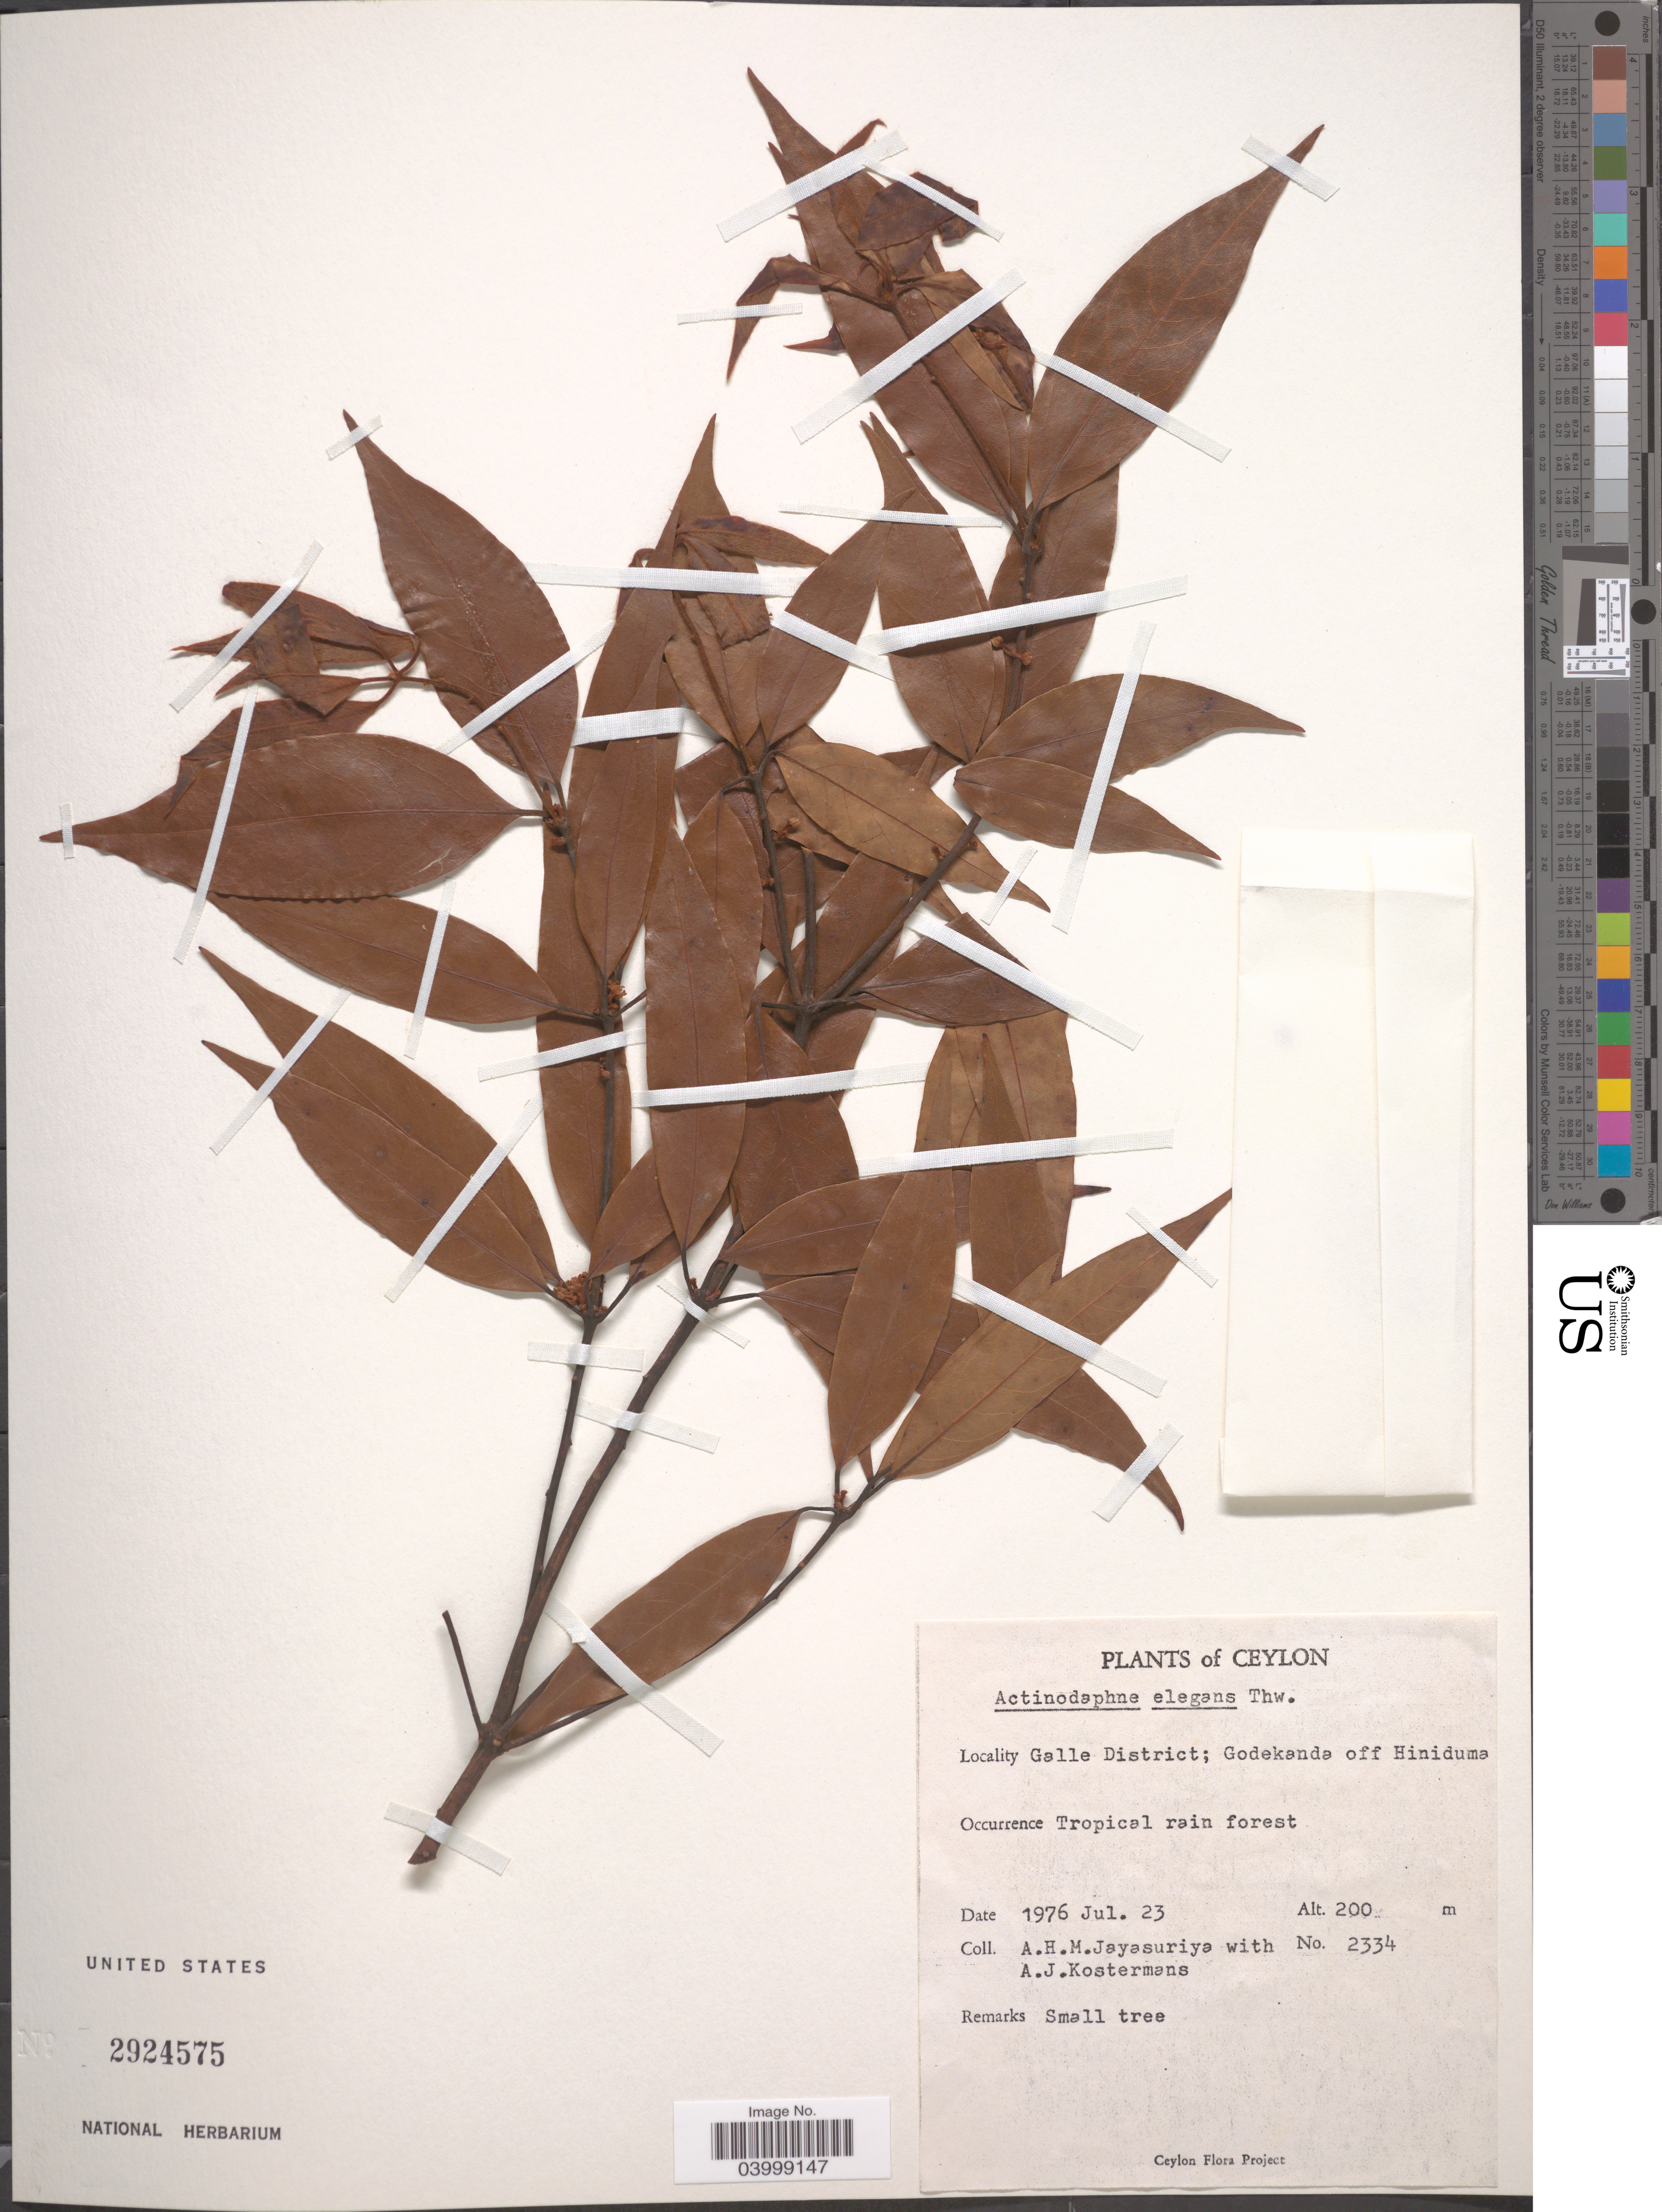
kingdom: Plantae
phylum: Tracheophyta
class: Magnoliopsida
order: Laurales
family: Lauraceae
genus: Actinodaphne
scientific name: Actinodaphne elegans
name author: Thwaites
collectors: A. H. Jayasuriya & A. J. G. Kostermans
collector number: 2334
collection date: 1976-07-23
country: Sri Lanka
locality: Ceylon. Galle District; Godekanda off Hiniduma. Tropical rain forest.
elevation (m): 200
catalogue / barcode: US 2924575